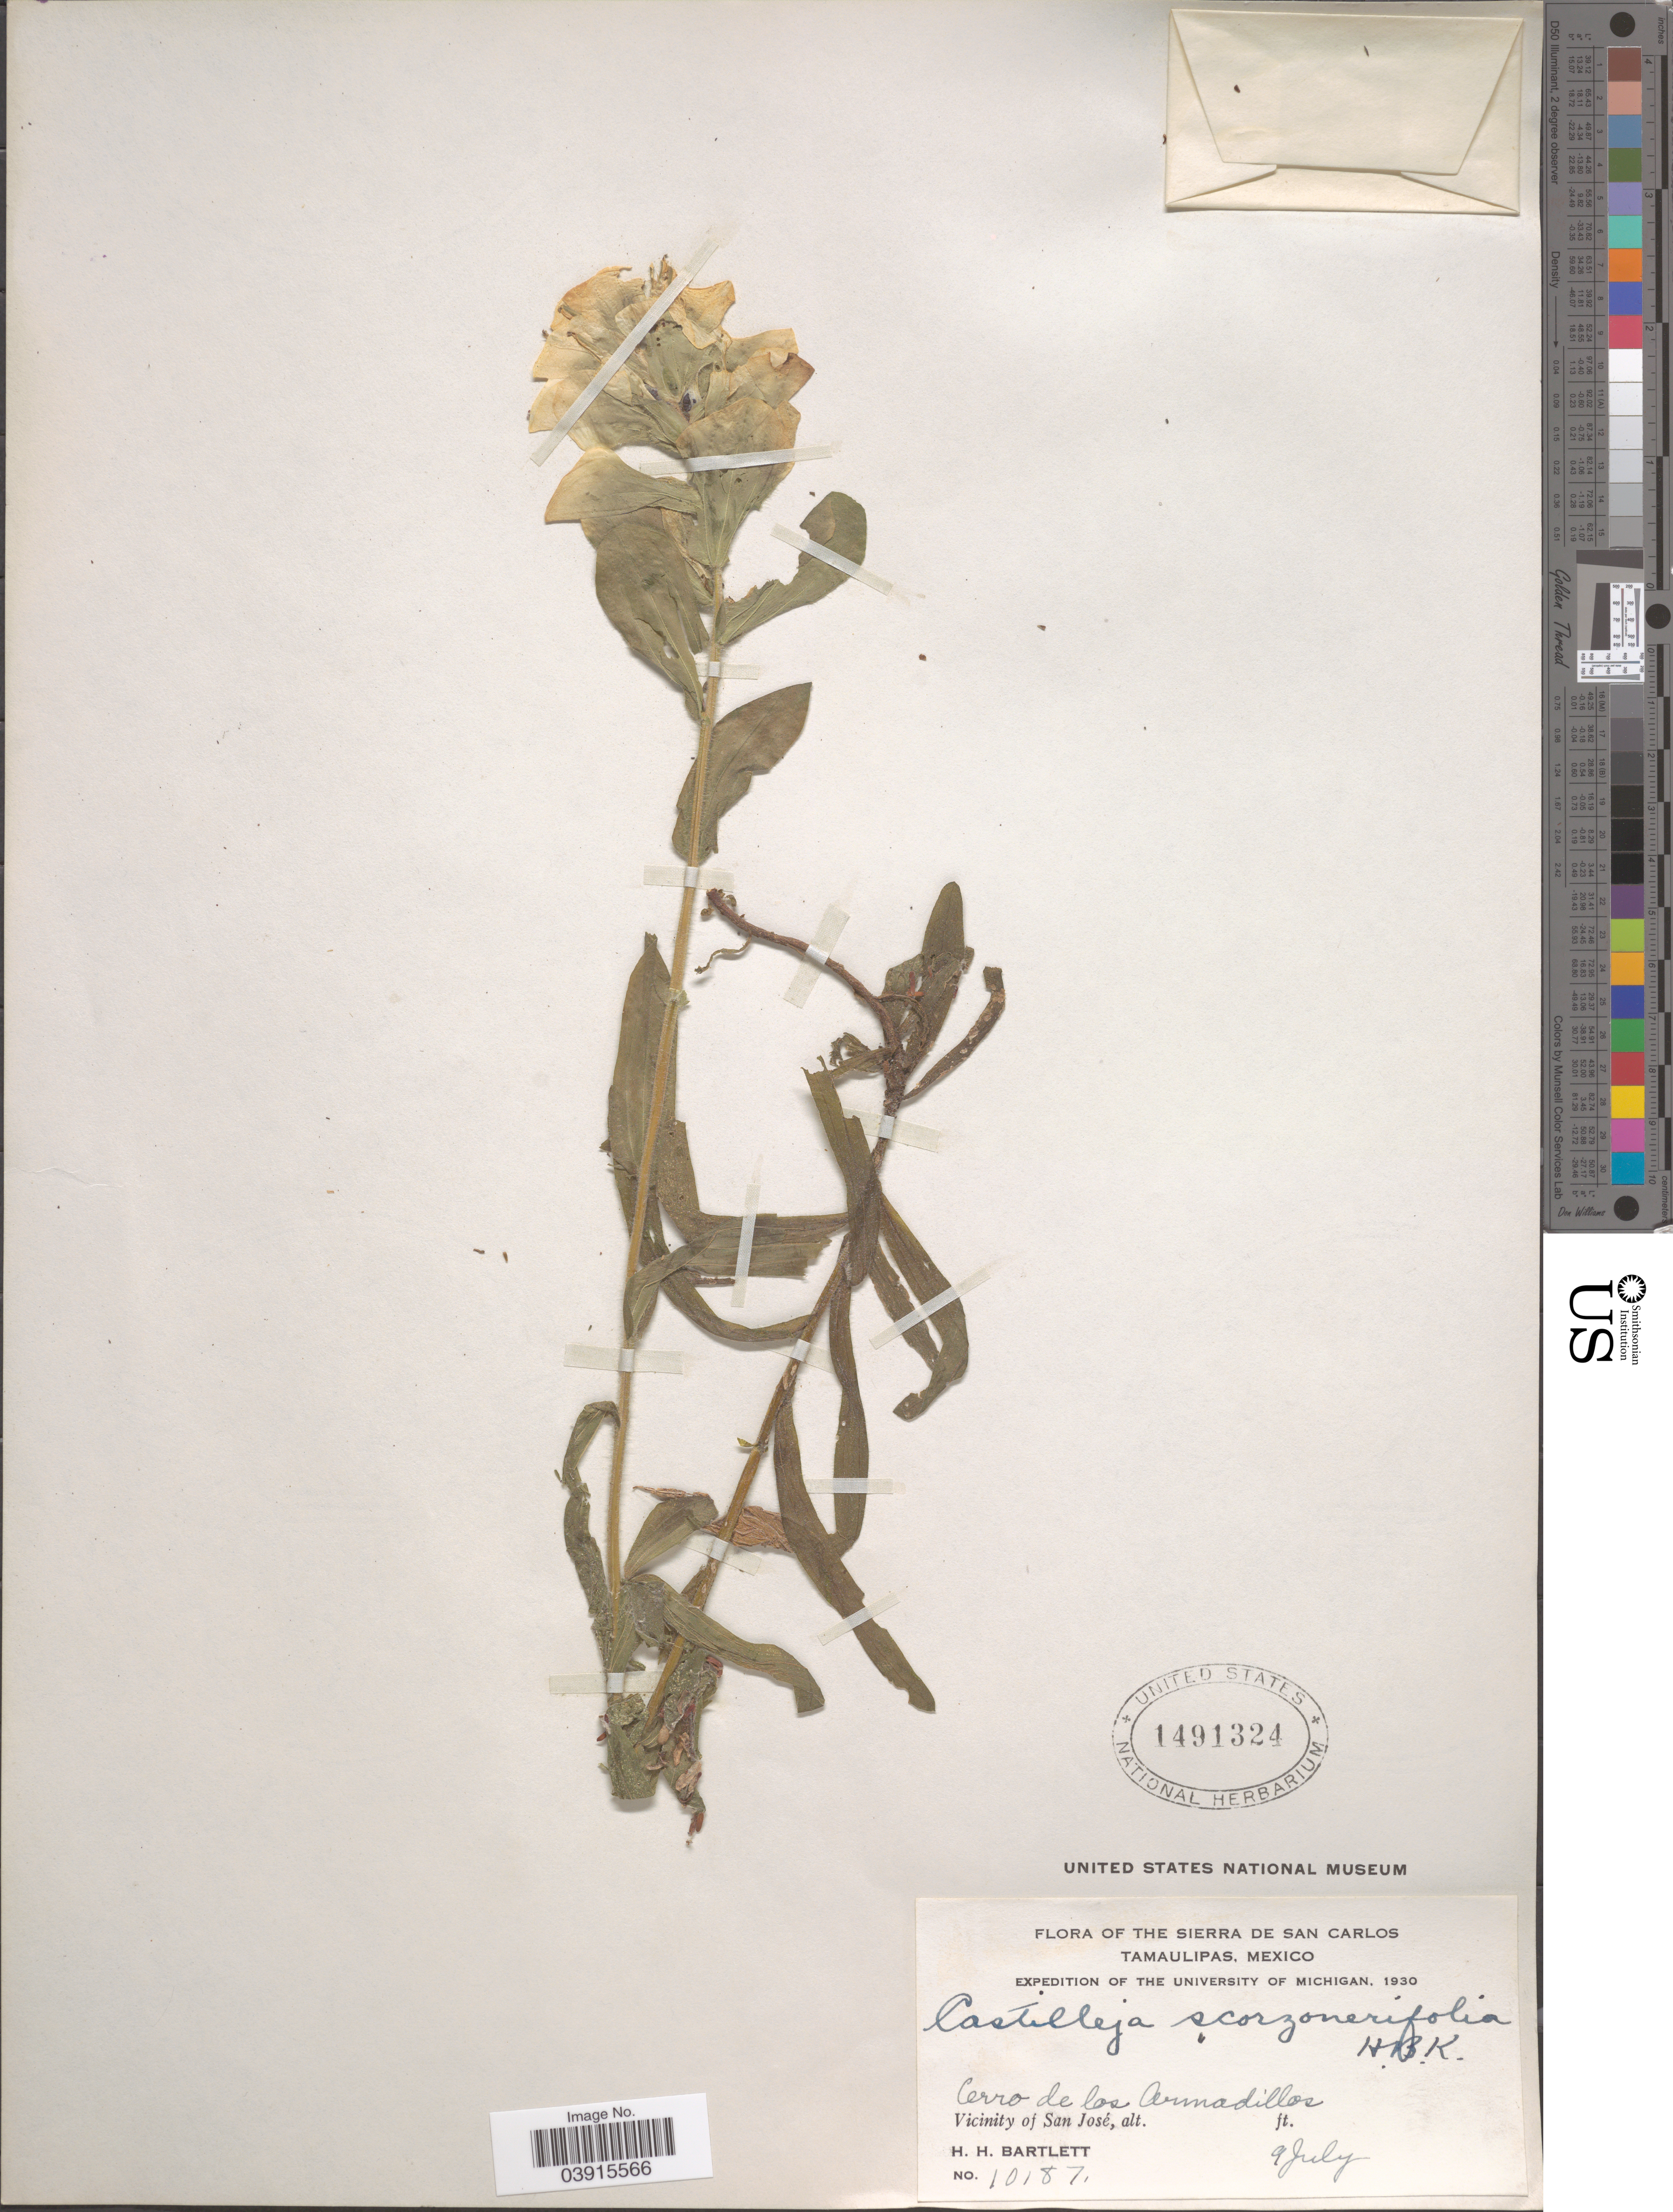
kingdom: Plantae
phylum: Tracheophyta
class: Magnoliopsida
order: Lamiales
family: Orobanchaceae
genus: Castilleja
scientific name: Castilleja scorzonerifolia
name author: Kunth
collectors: H. H. Bartlett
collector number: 10187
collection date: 1930-07-09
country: Mexico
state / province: Tamaulipas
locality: Sierra de San Carlos. Cerro de los Armadillos. Vicinity of San José.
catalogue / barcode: US 1491324